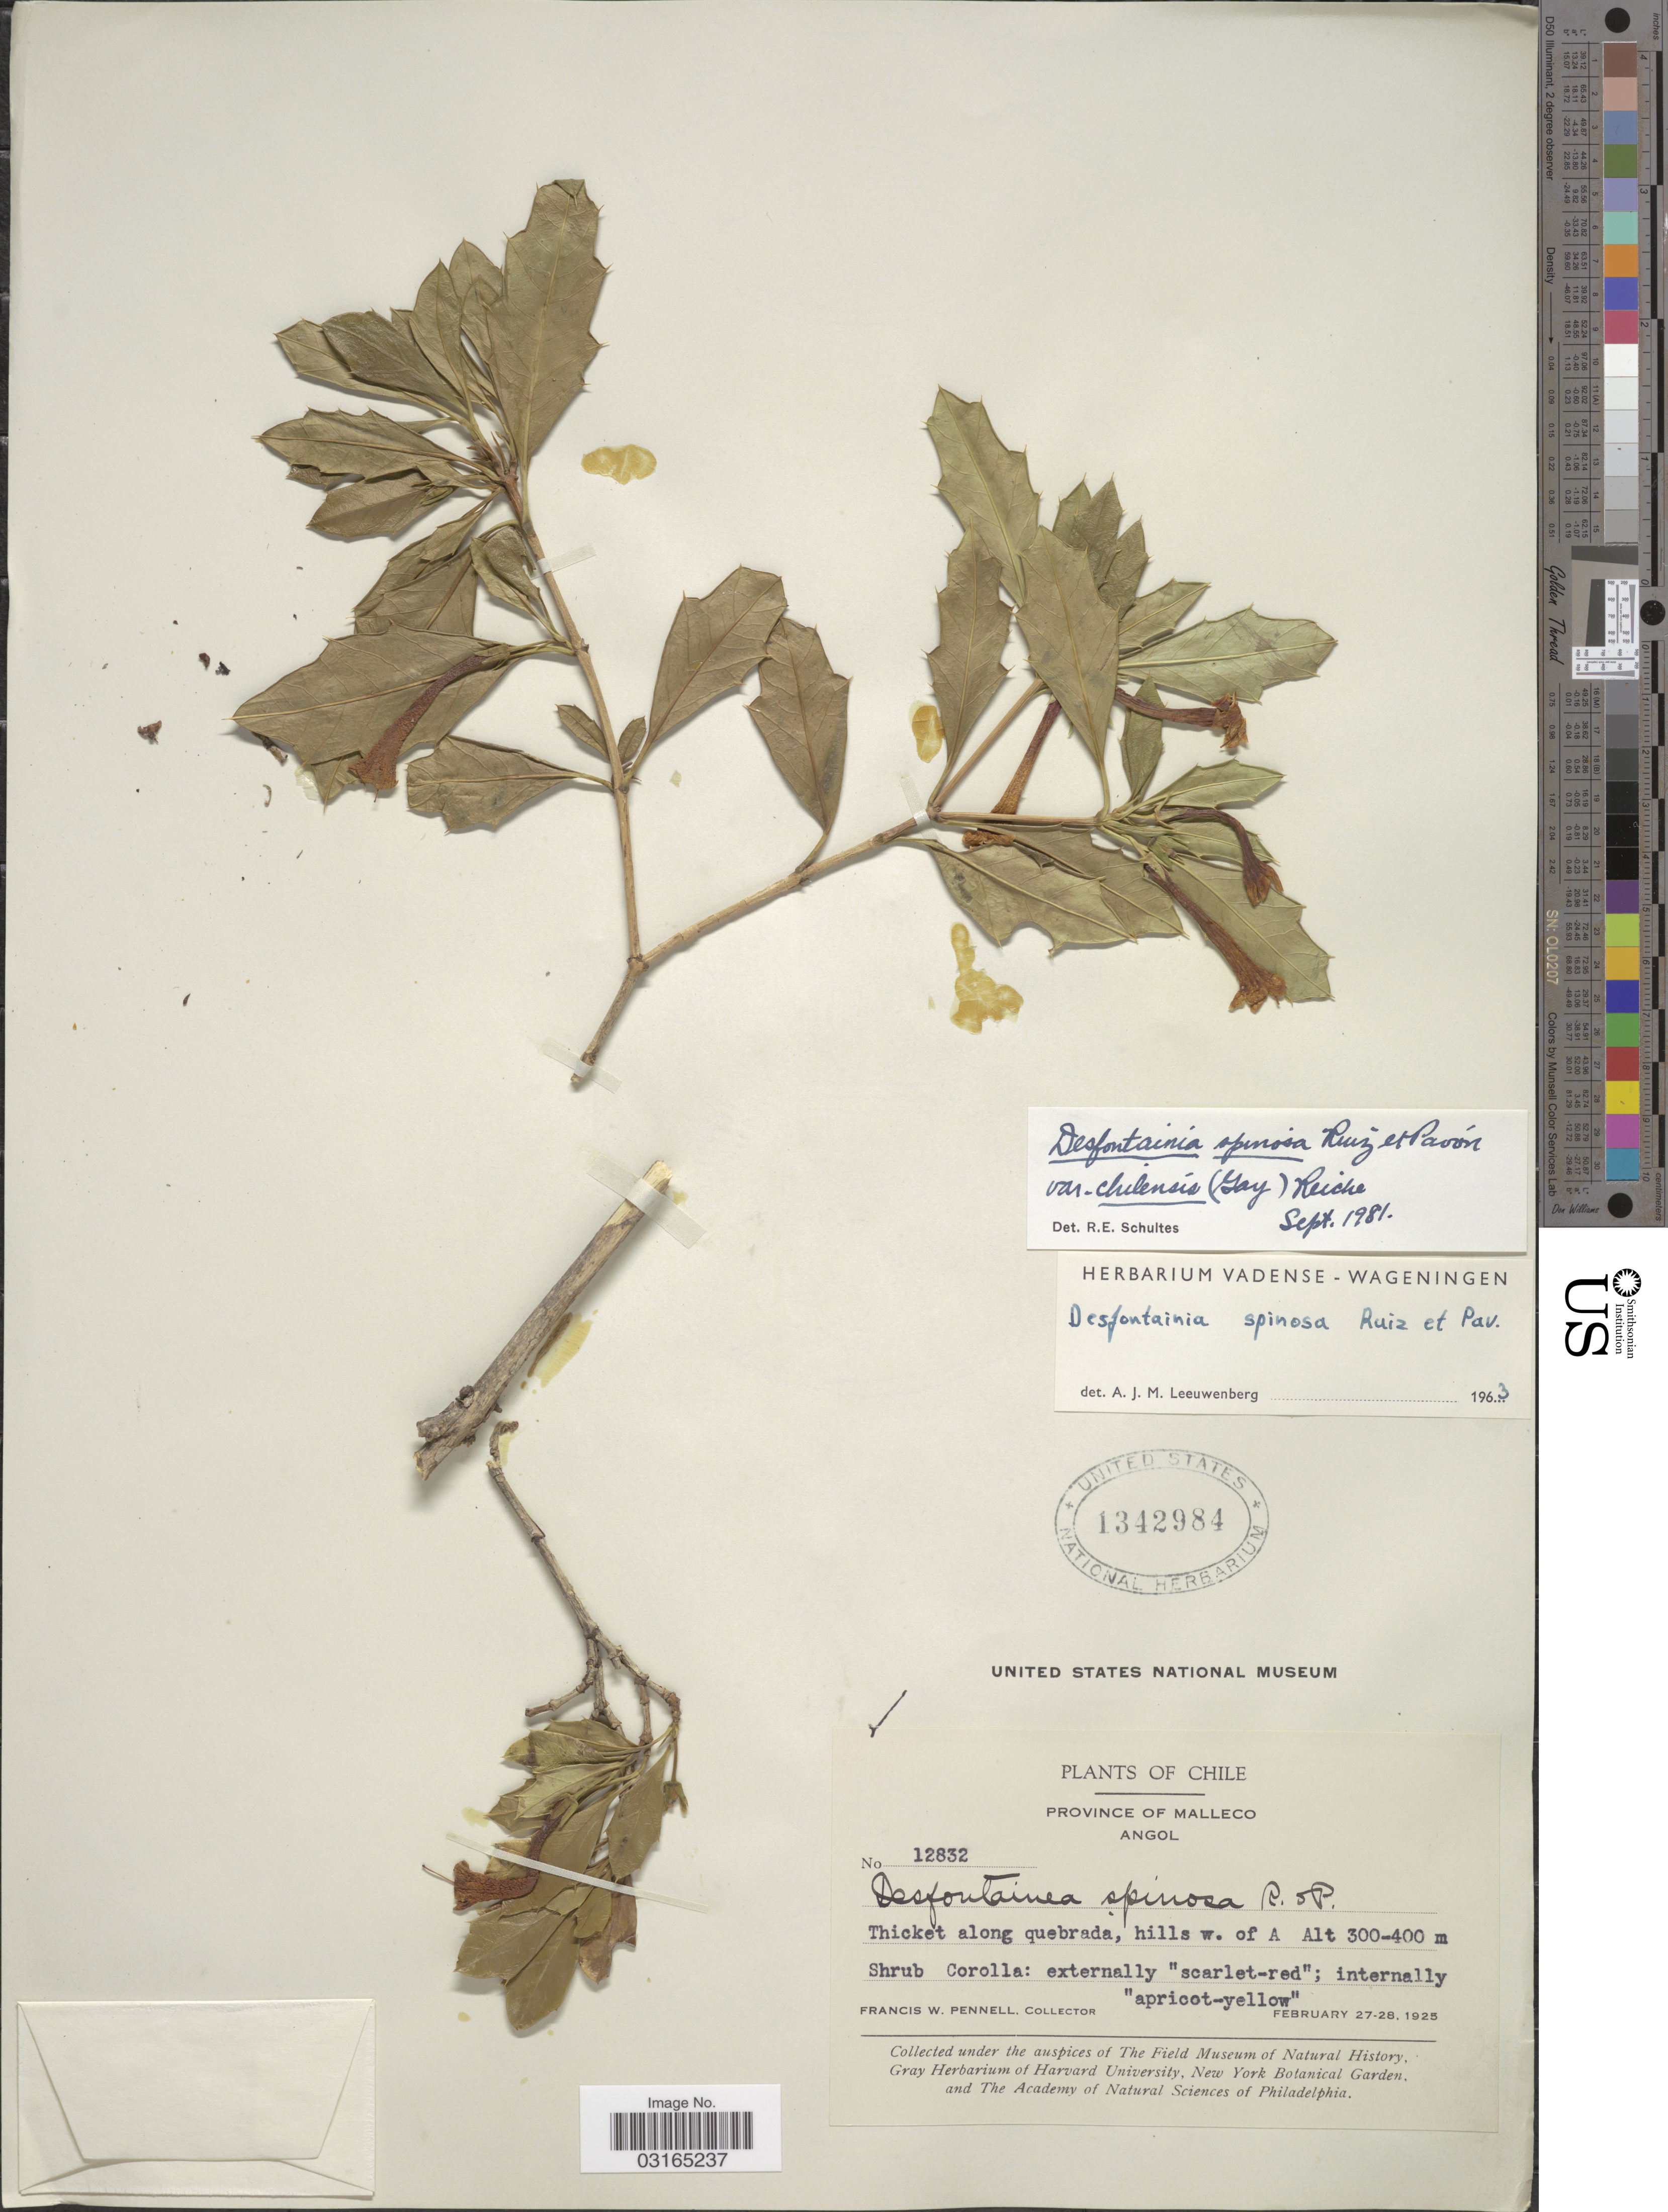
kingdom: Plantae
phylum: Tracheophyta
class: Magnoliopsida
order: Bruniales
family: Columelliaceae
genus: Desfontainia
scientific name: Desfontainia spinosa var. chilensis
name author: (Gay) Reiche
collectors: F. W. Pennell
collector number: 12832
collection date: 1925-02-27/1925-02-28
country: Chile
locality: Province of Malleco. Angol. Hills w. of A.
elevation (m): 300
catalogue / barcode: US 1342984